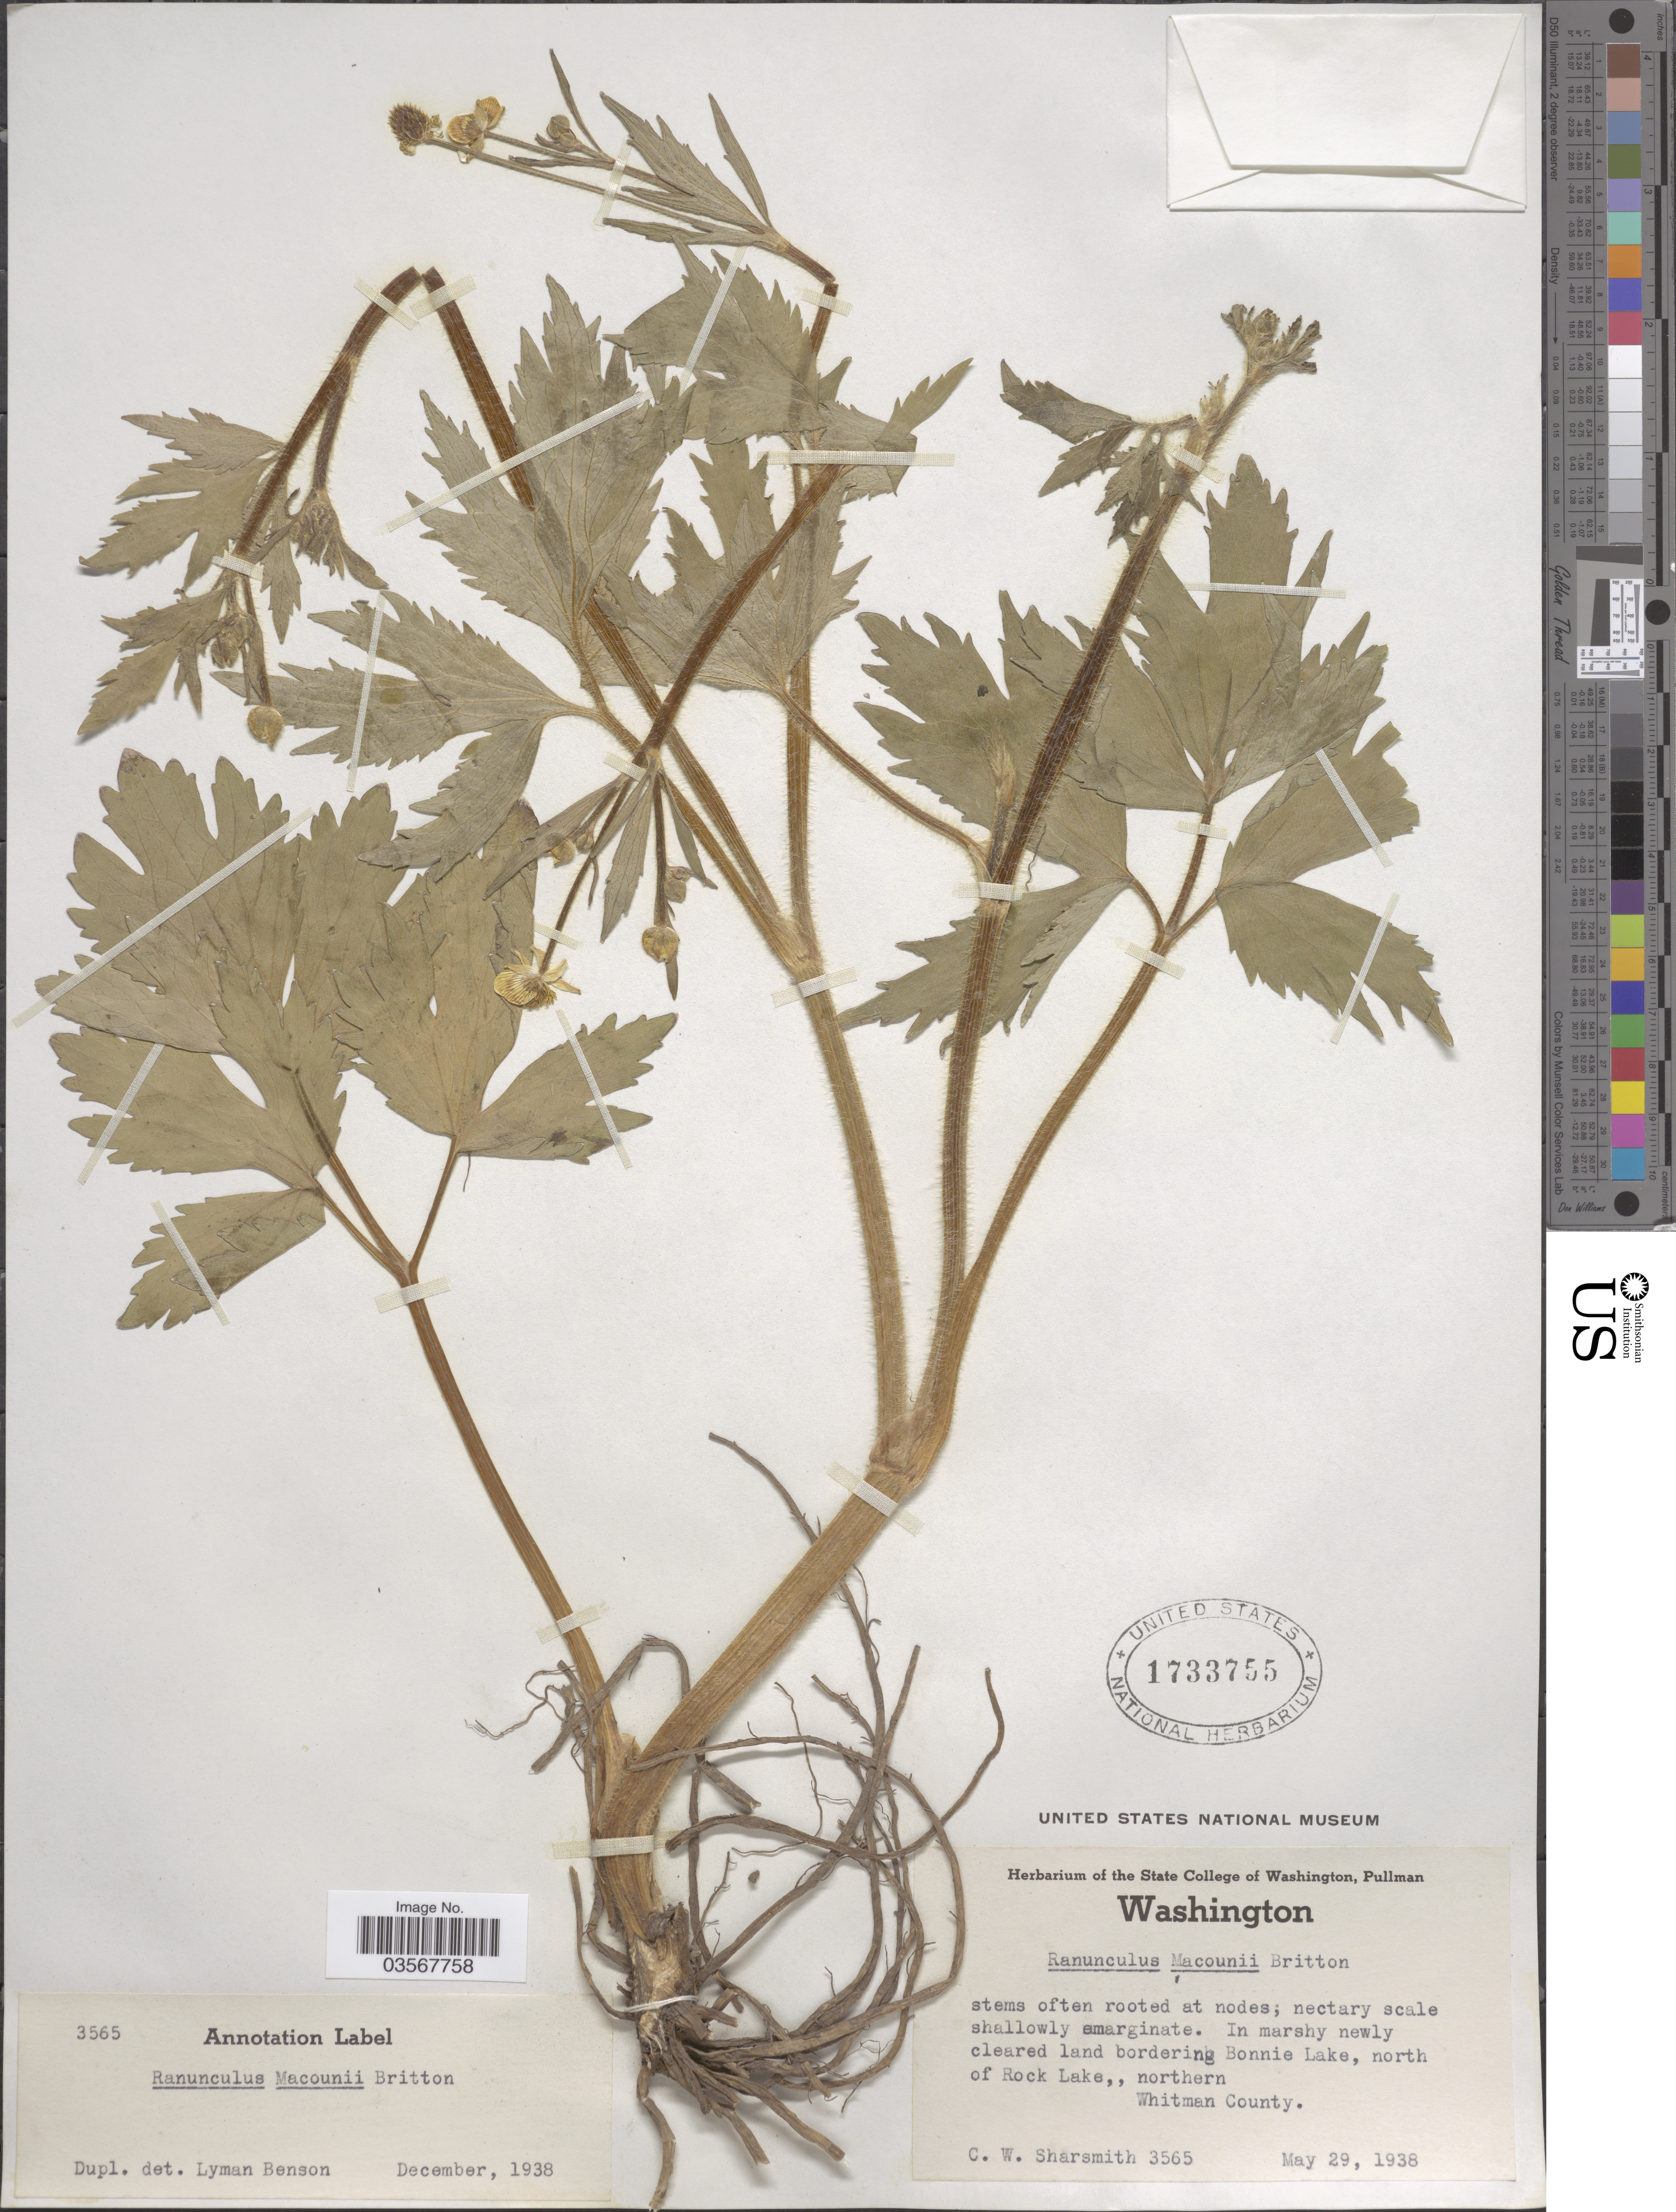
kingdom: Plantae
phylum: Tracheophyta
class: Magnoliopsida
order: Ranunculales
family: Ranunculaceae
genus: Ranunculus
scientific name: Ranunculus macounii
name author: Britton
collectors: C. Sharsmith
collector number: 3565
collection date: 1938-05-29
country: United States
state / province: Washington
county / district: Whitman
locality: Bordering Bonnie Lake, north of Rock Lake,, northern Whitman County.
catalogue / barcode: US 1733755